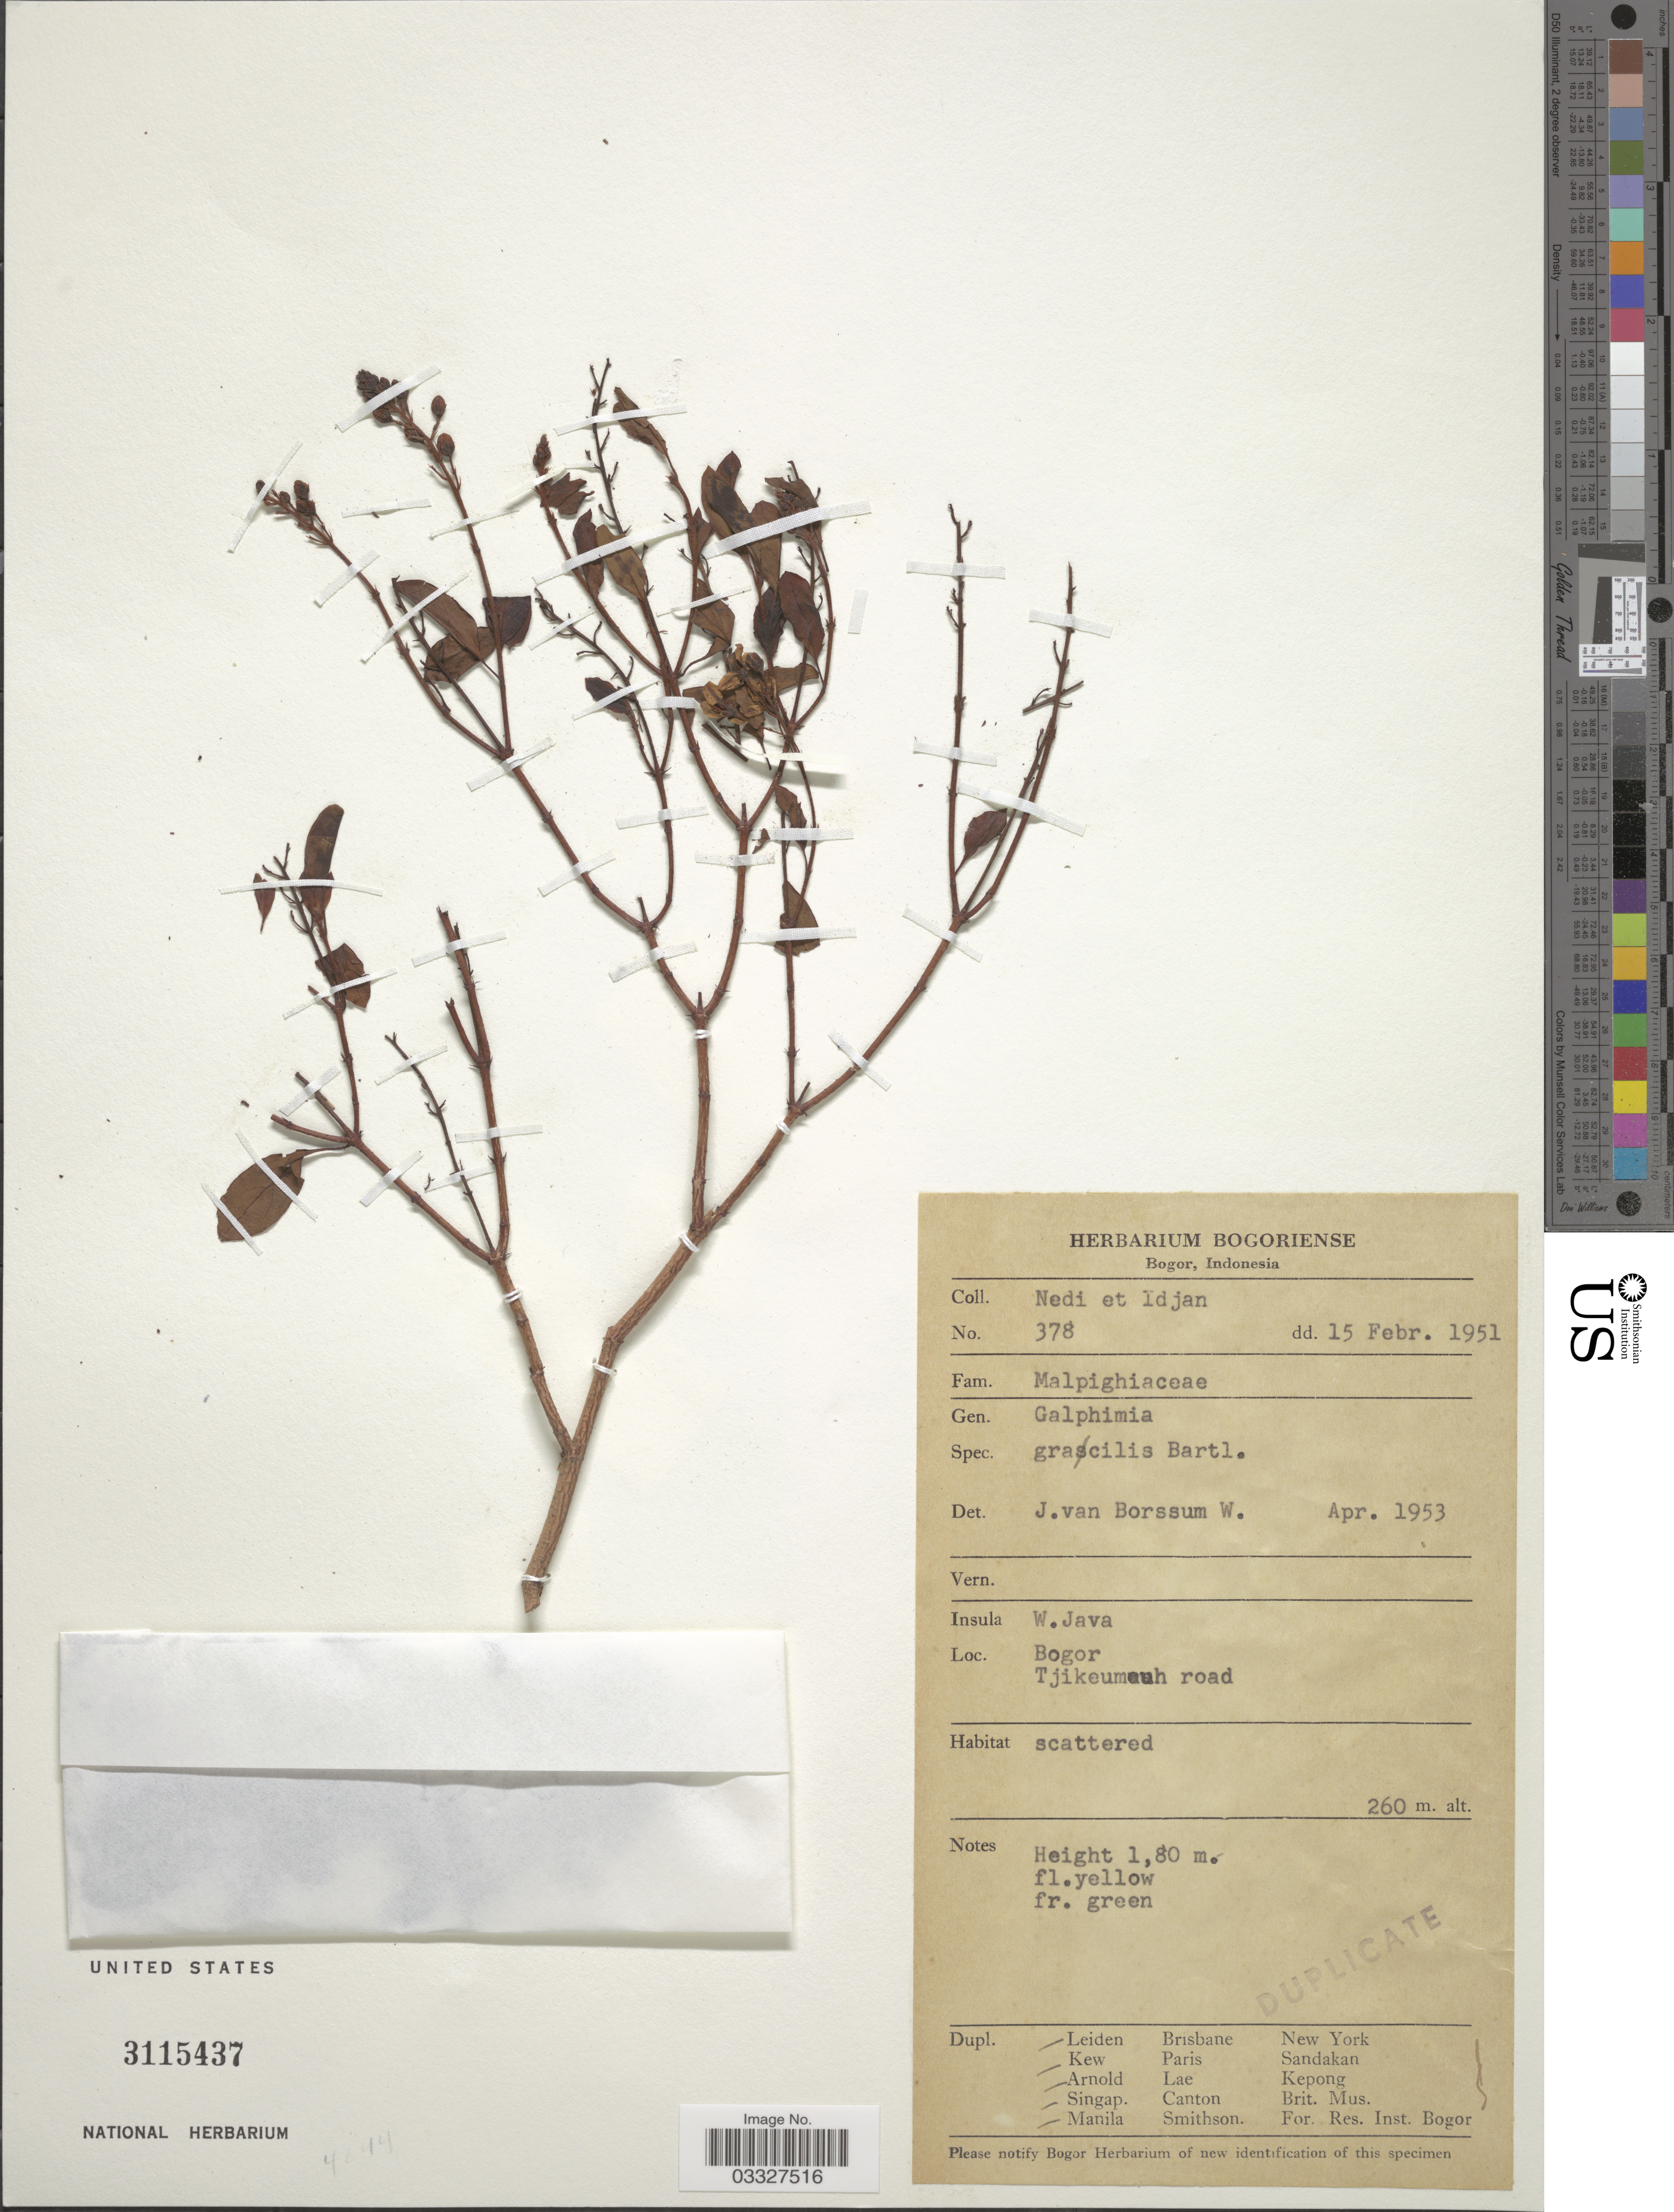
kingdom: Plantae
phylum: Tracheophyta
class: Magnoliopsida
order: Malpighiales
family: Malpighiaceae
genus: Galphimia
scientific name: Galphimia gracilis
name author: Bartl.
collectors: Nedi,-- & -. Idjan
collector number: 378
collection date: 1951-02-15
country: Indonesia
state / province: Java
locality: Insula W. Java. Bogor Tjikeumouh road.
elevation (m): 260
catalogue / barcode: US 3115437